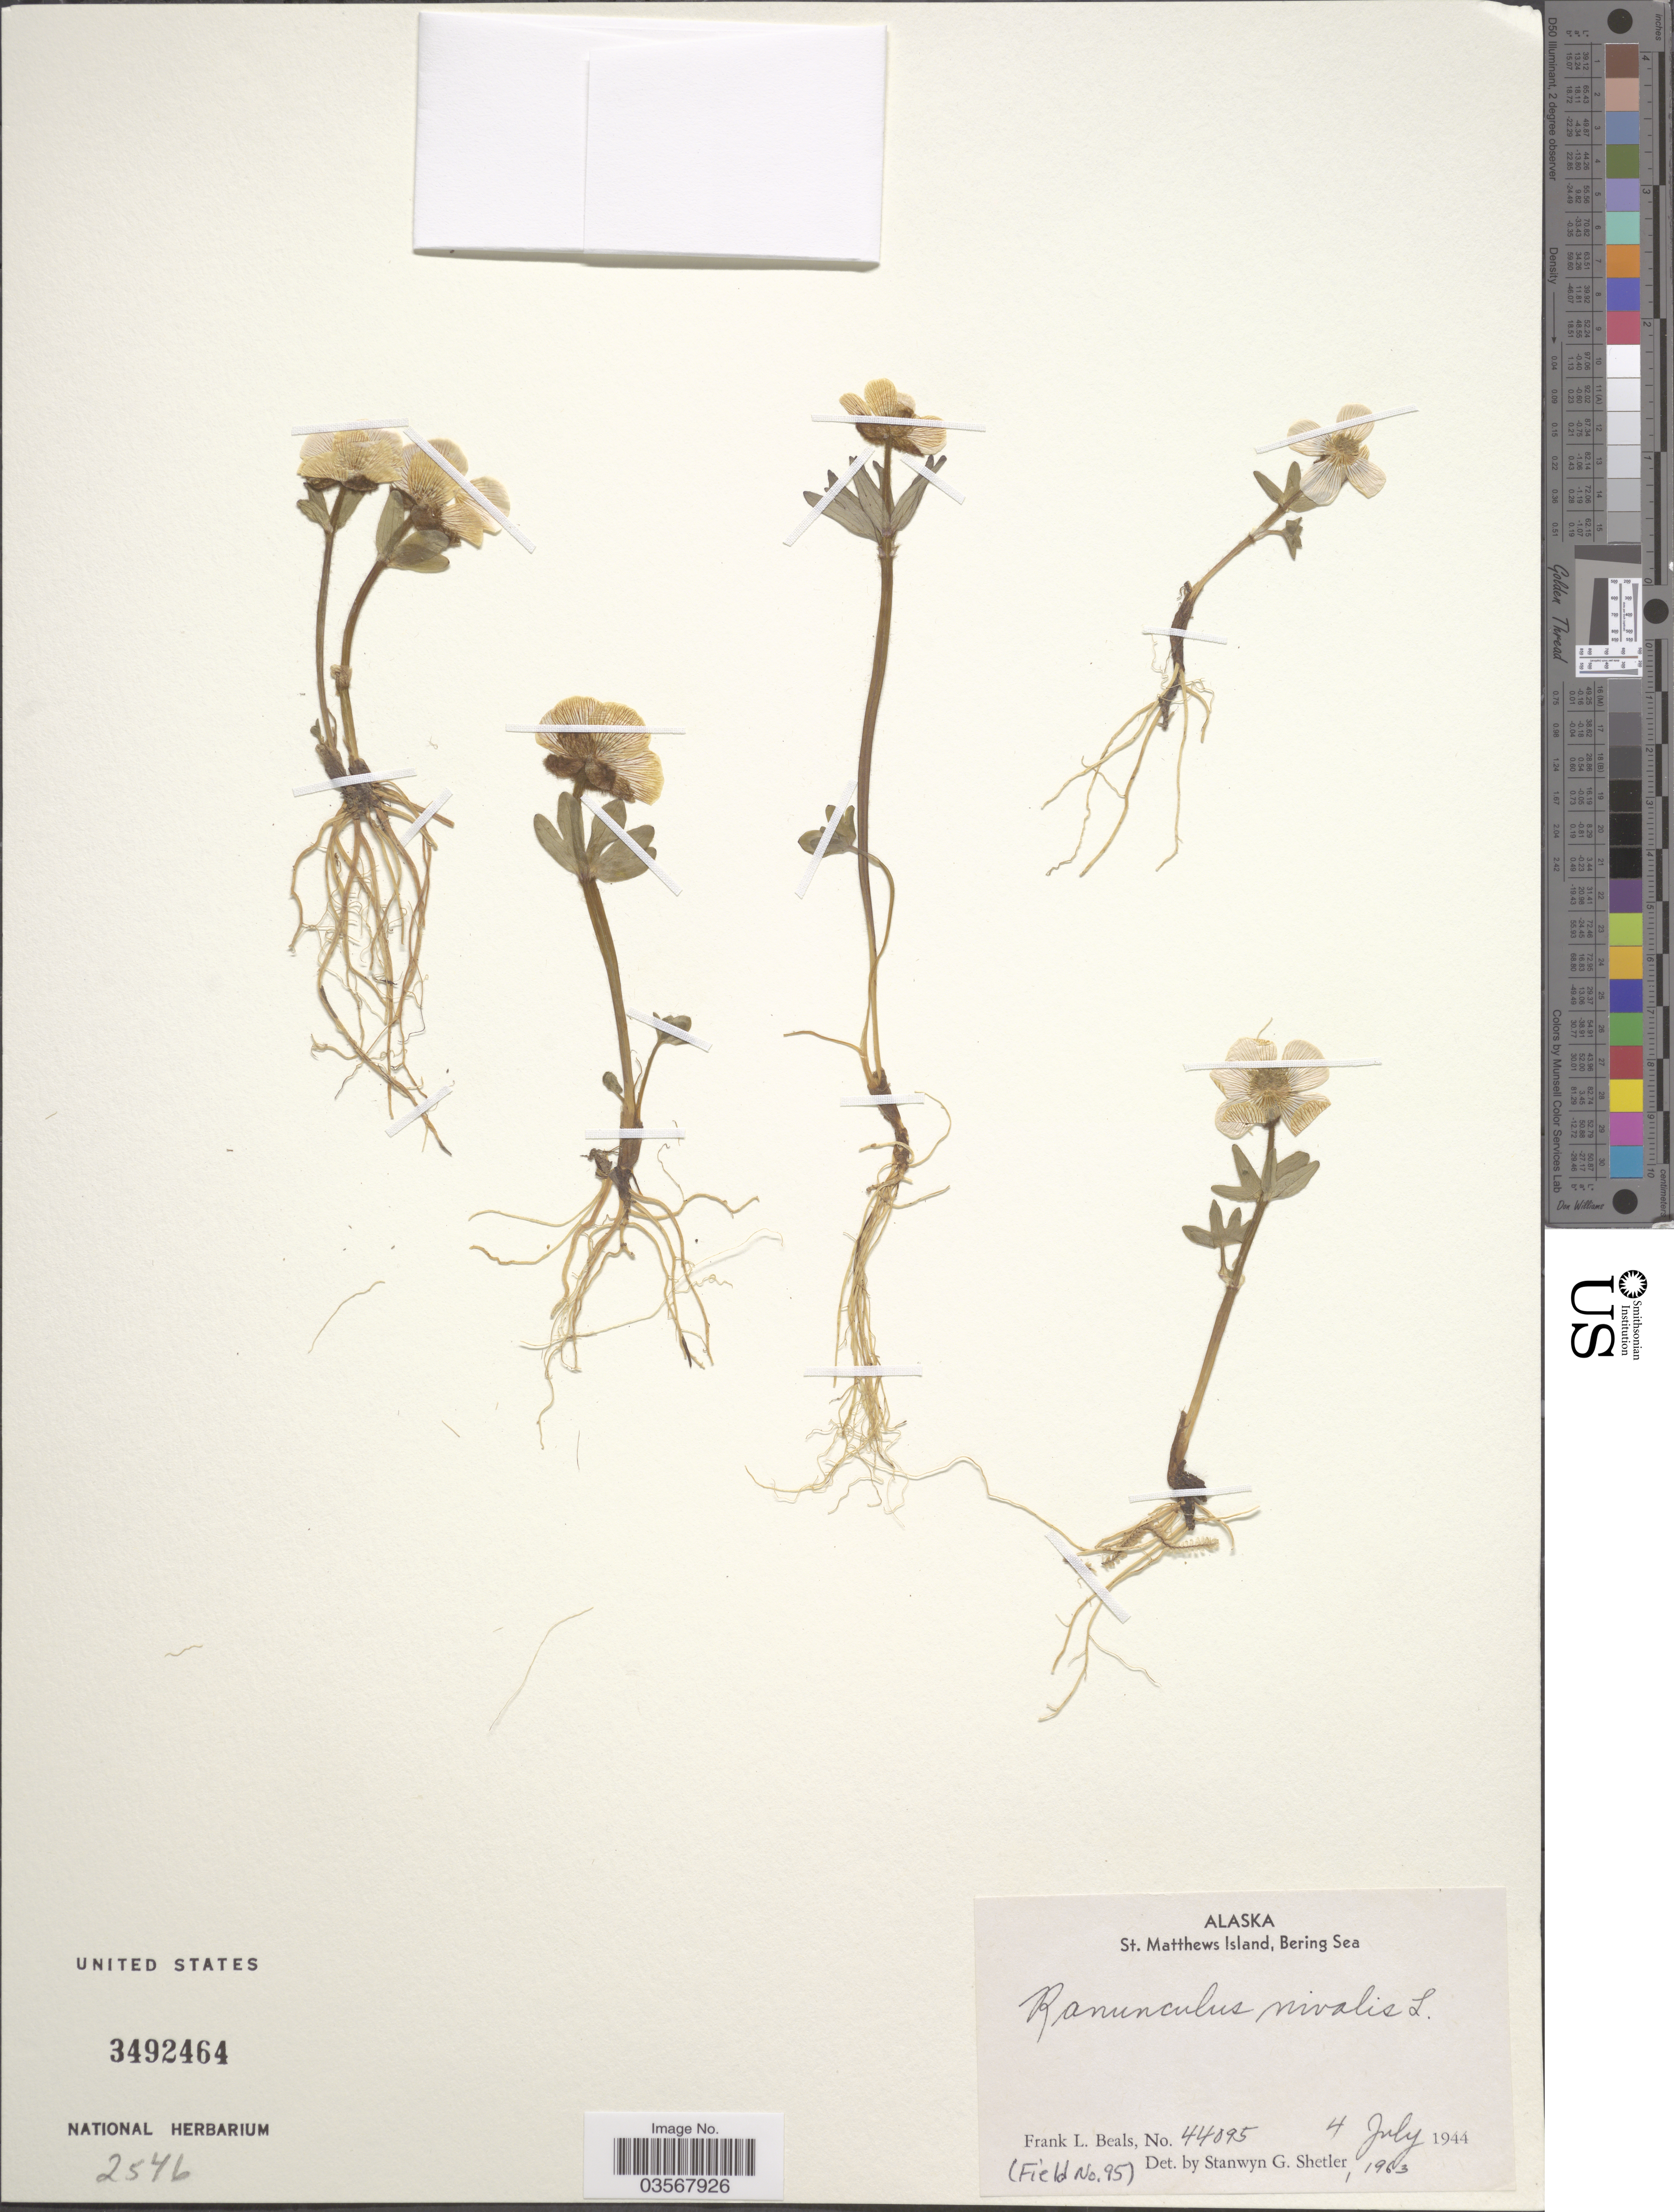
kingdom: Plantae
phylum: Tracheophyta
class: Magnoliopsida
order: Ranunculales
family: Ranunculaceae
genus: Ranunculus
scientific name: Ranunculus nivalis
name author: L.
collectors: F. Beals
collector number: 44095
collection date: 1944-07-04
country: United States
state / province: Alaska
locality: St. Matthews Island, Bering Sea.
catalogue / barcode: US 3492464